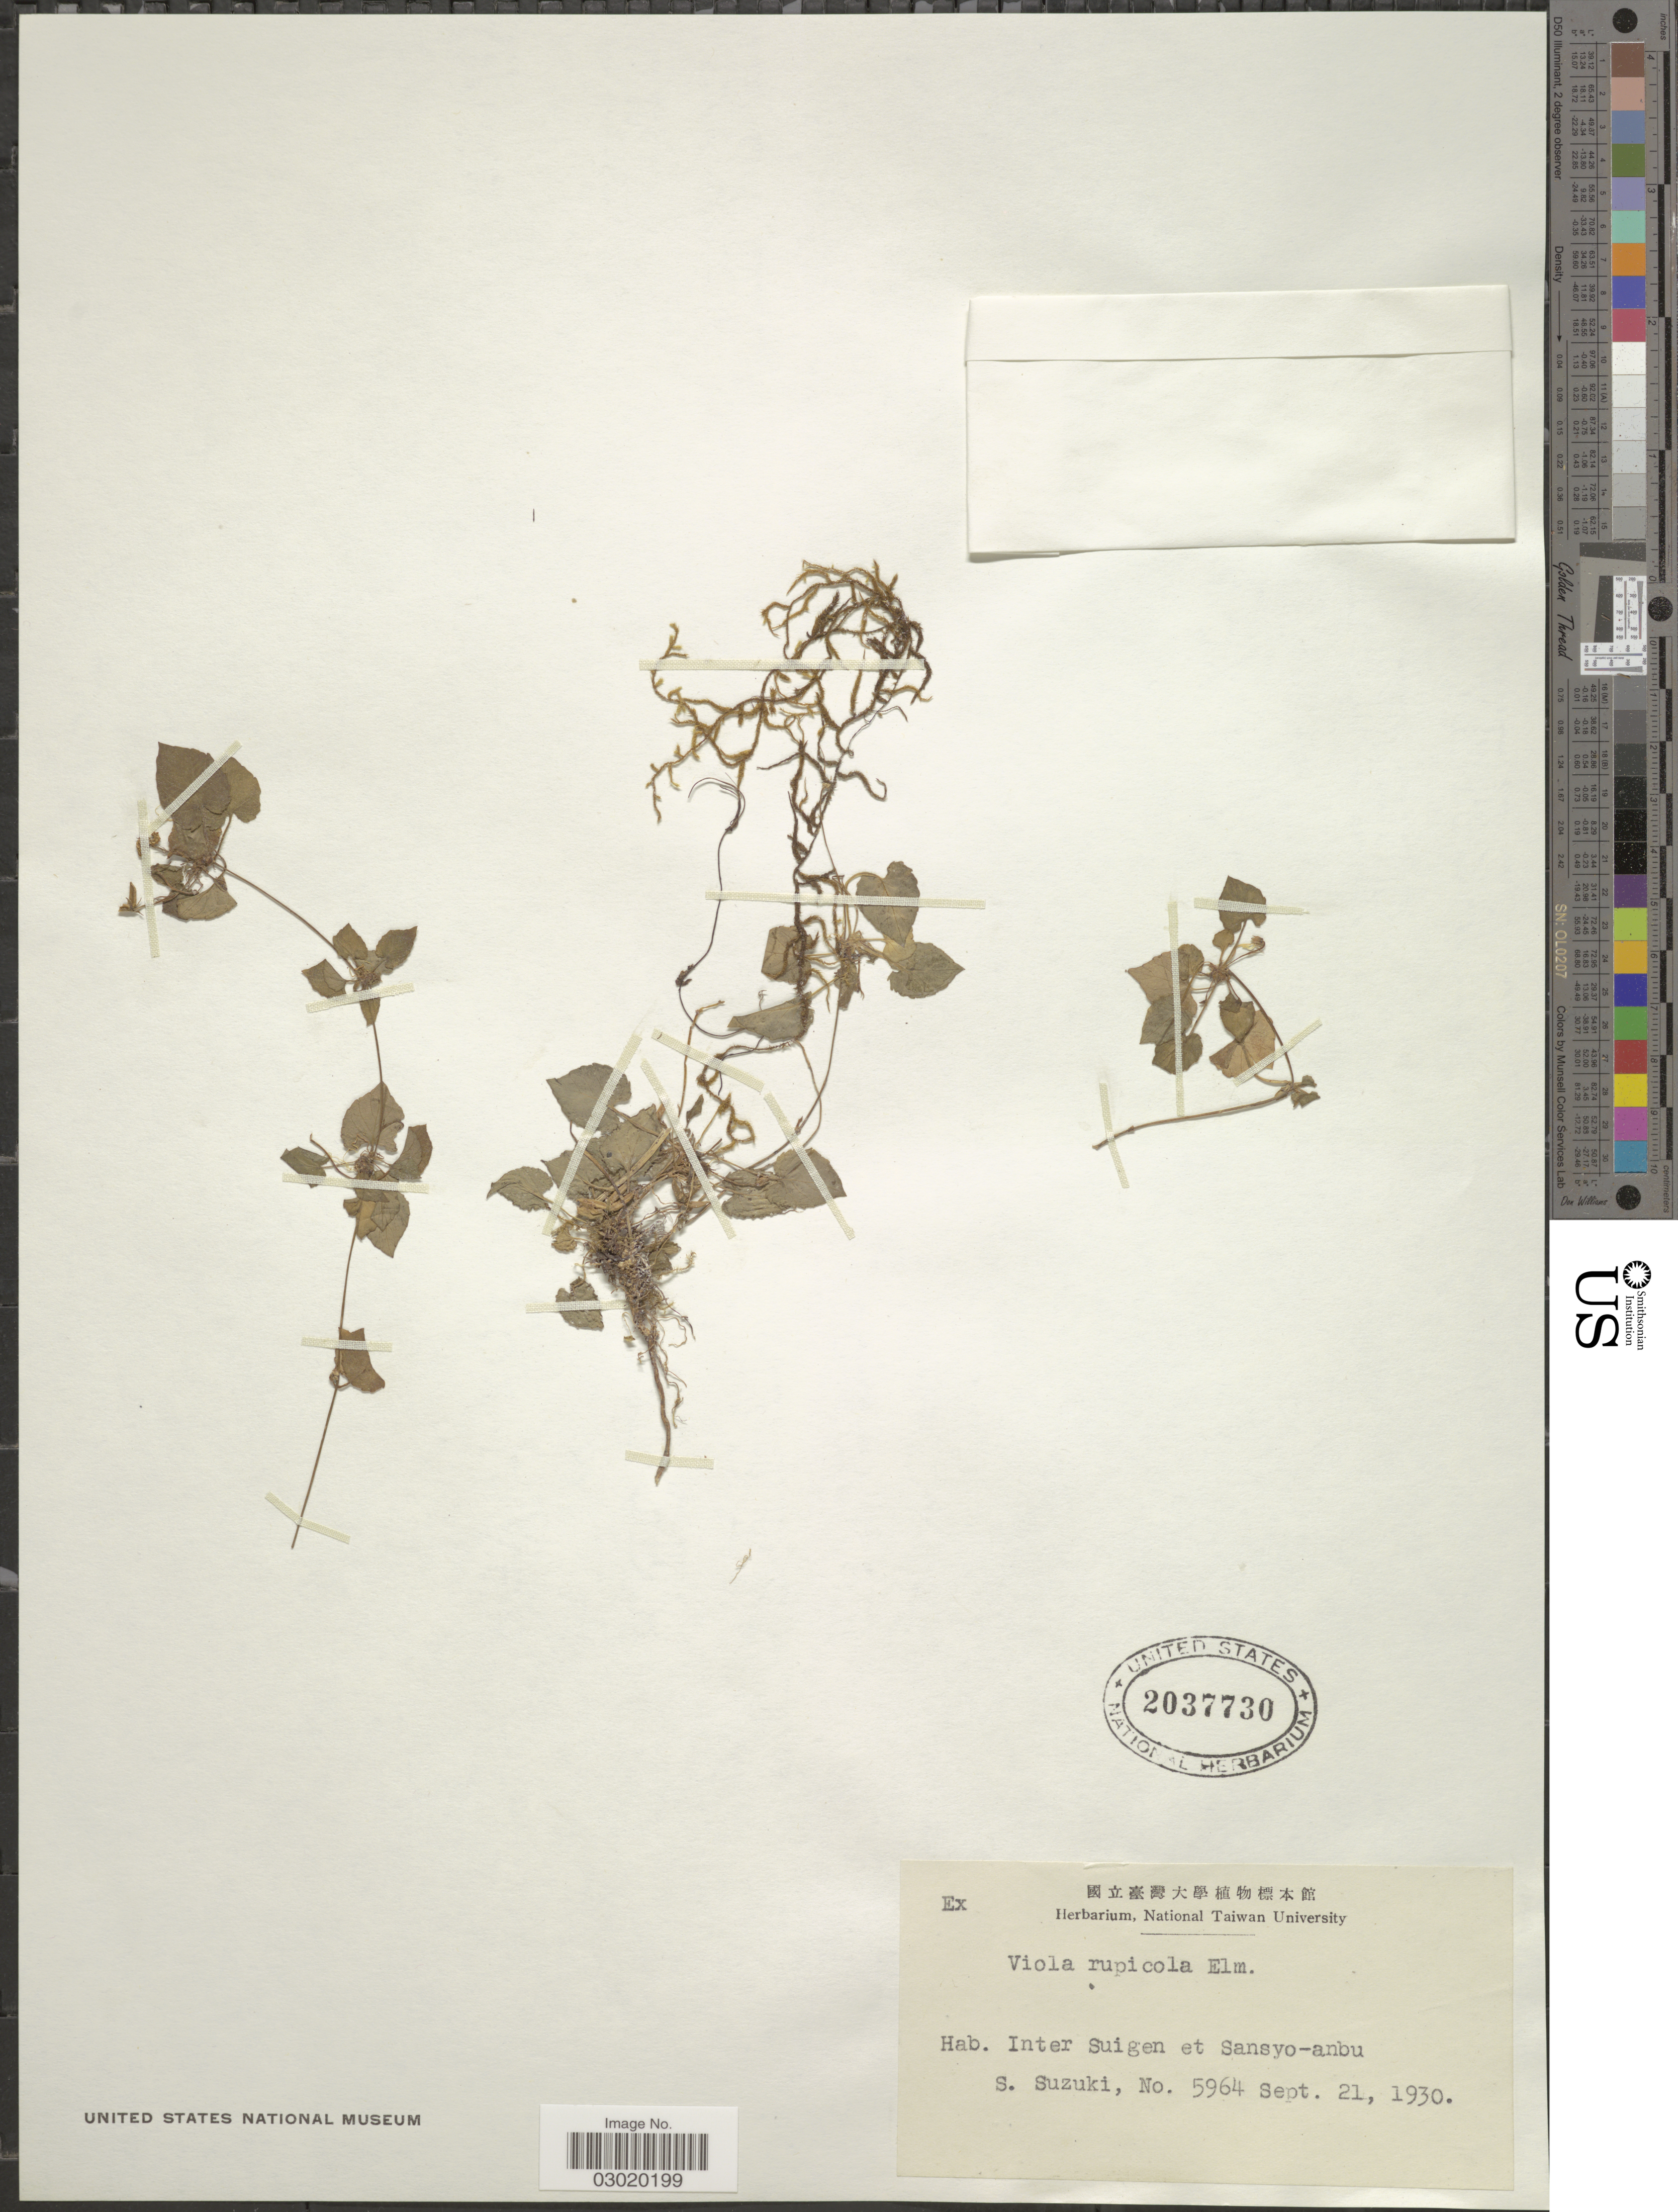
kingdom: Plantae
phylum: Tracheophyta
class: Magnoliopsida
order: Malpighiales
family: Violaceae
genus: Viola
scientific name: Viola rupicola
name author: Elmer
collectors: S. Suzuki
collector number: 5964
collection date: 1930-09-21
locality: Inter Suigen et Sansyo-anbu.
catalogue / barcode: US 2037730